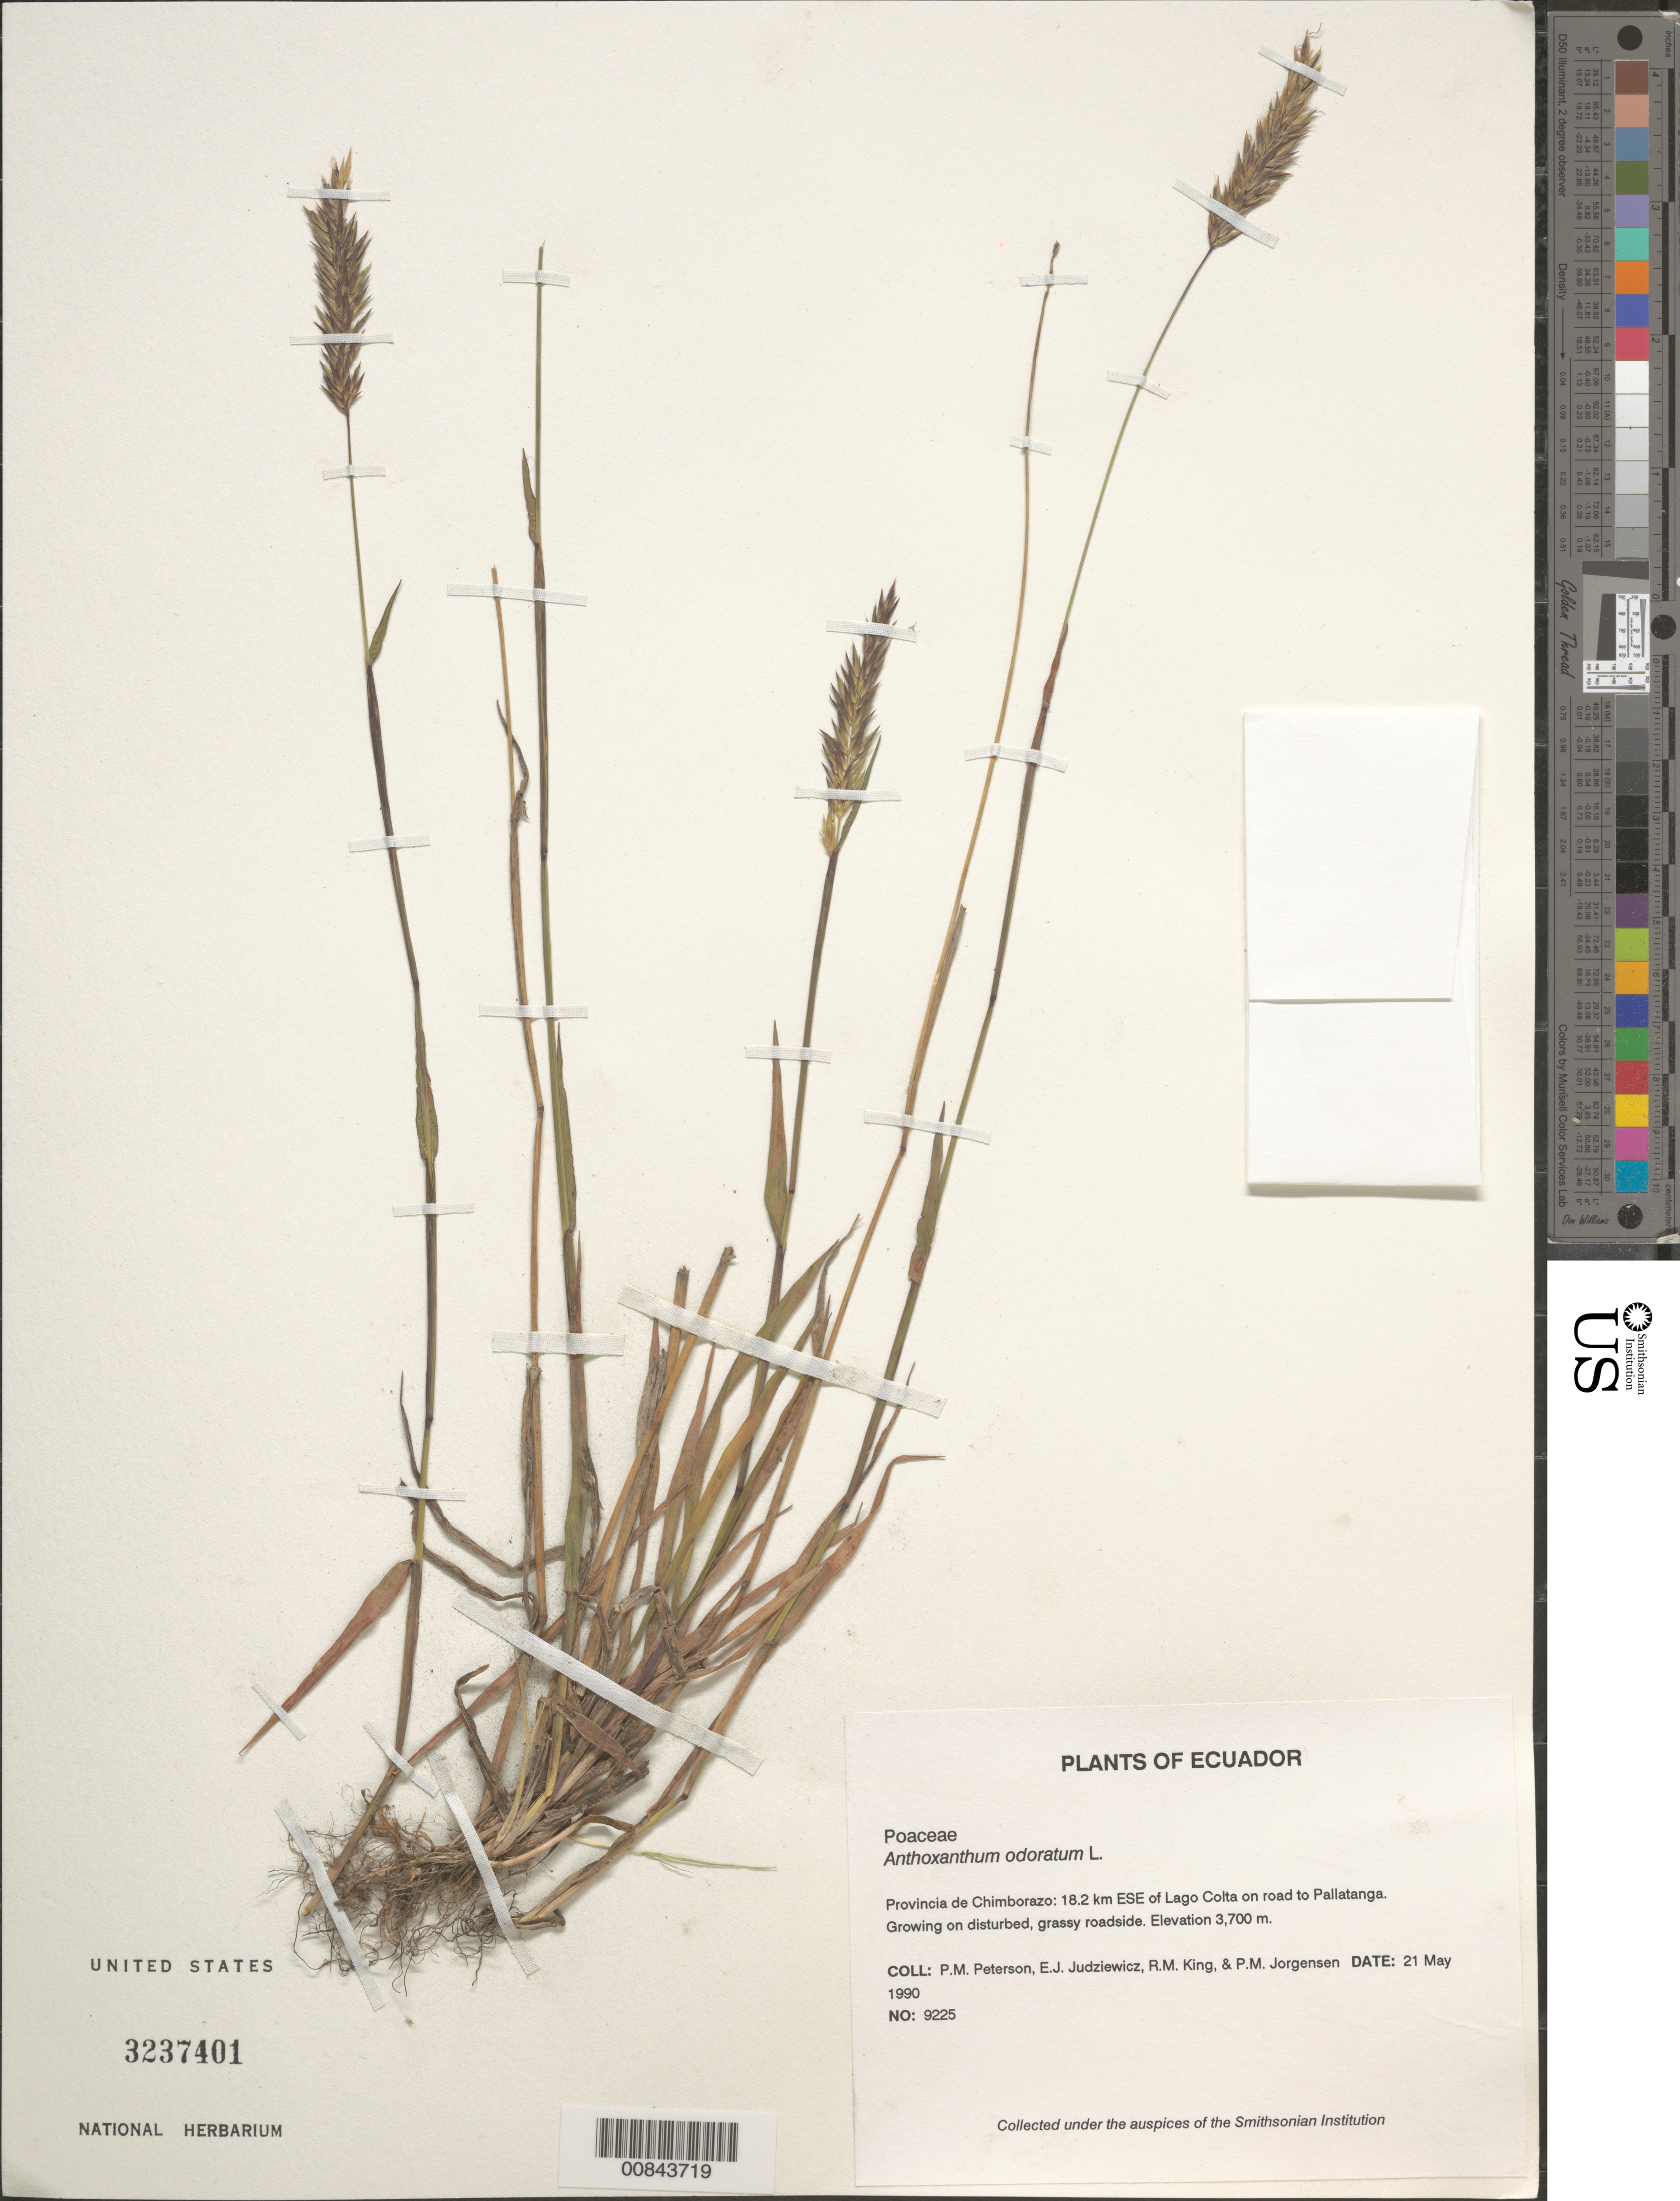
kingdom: Plantae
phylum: Tracheophyta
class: Liliopsida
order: Poales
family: Poaceae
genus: Anthoxanthum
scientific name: Anthoxanthum odoratum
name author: L.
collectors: P. M. Peterson, E. J. Judziewicz, R. M. King & P. M. Jørgensen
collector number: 09225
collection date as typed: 13 Apr 2004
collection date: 2004-04-13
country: Ecuador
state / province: Chimborazo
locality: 18.2 km ESE of Lago Colta on road to Pallatanga.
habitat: Growing on disturbed, grassy roadside.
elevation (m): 3700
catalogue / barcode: US 3237401